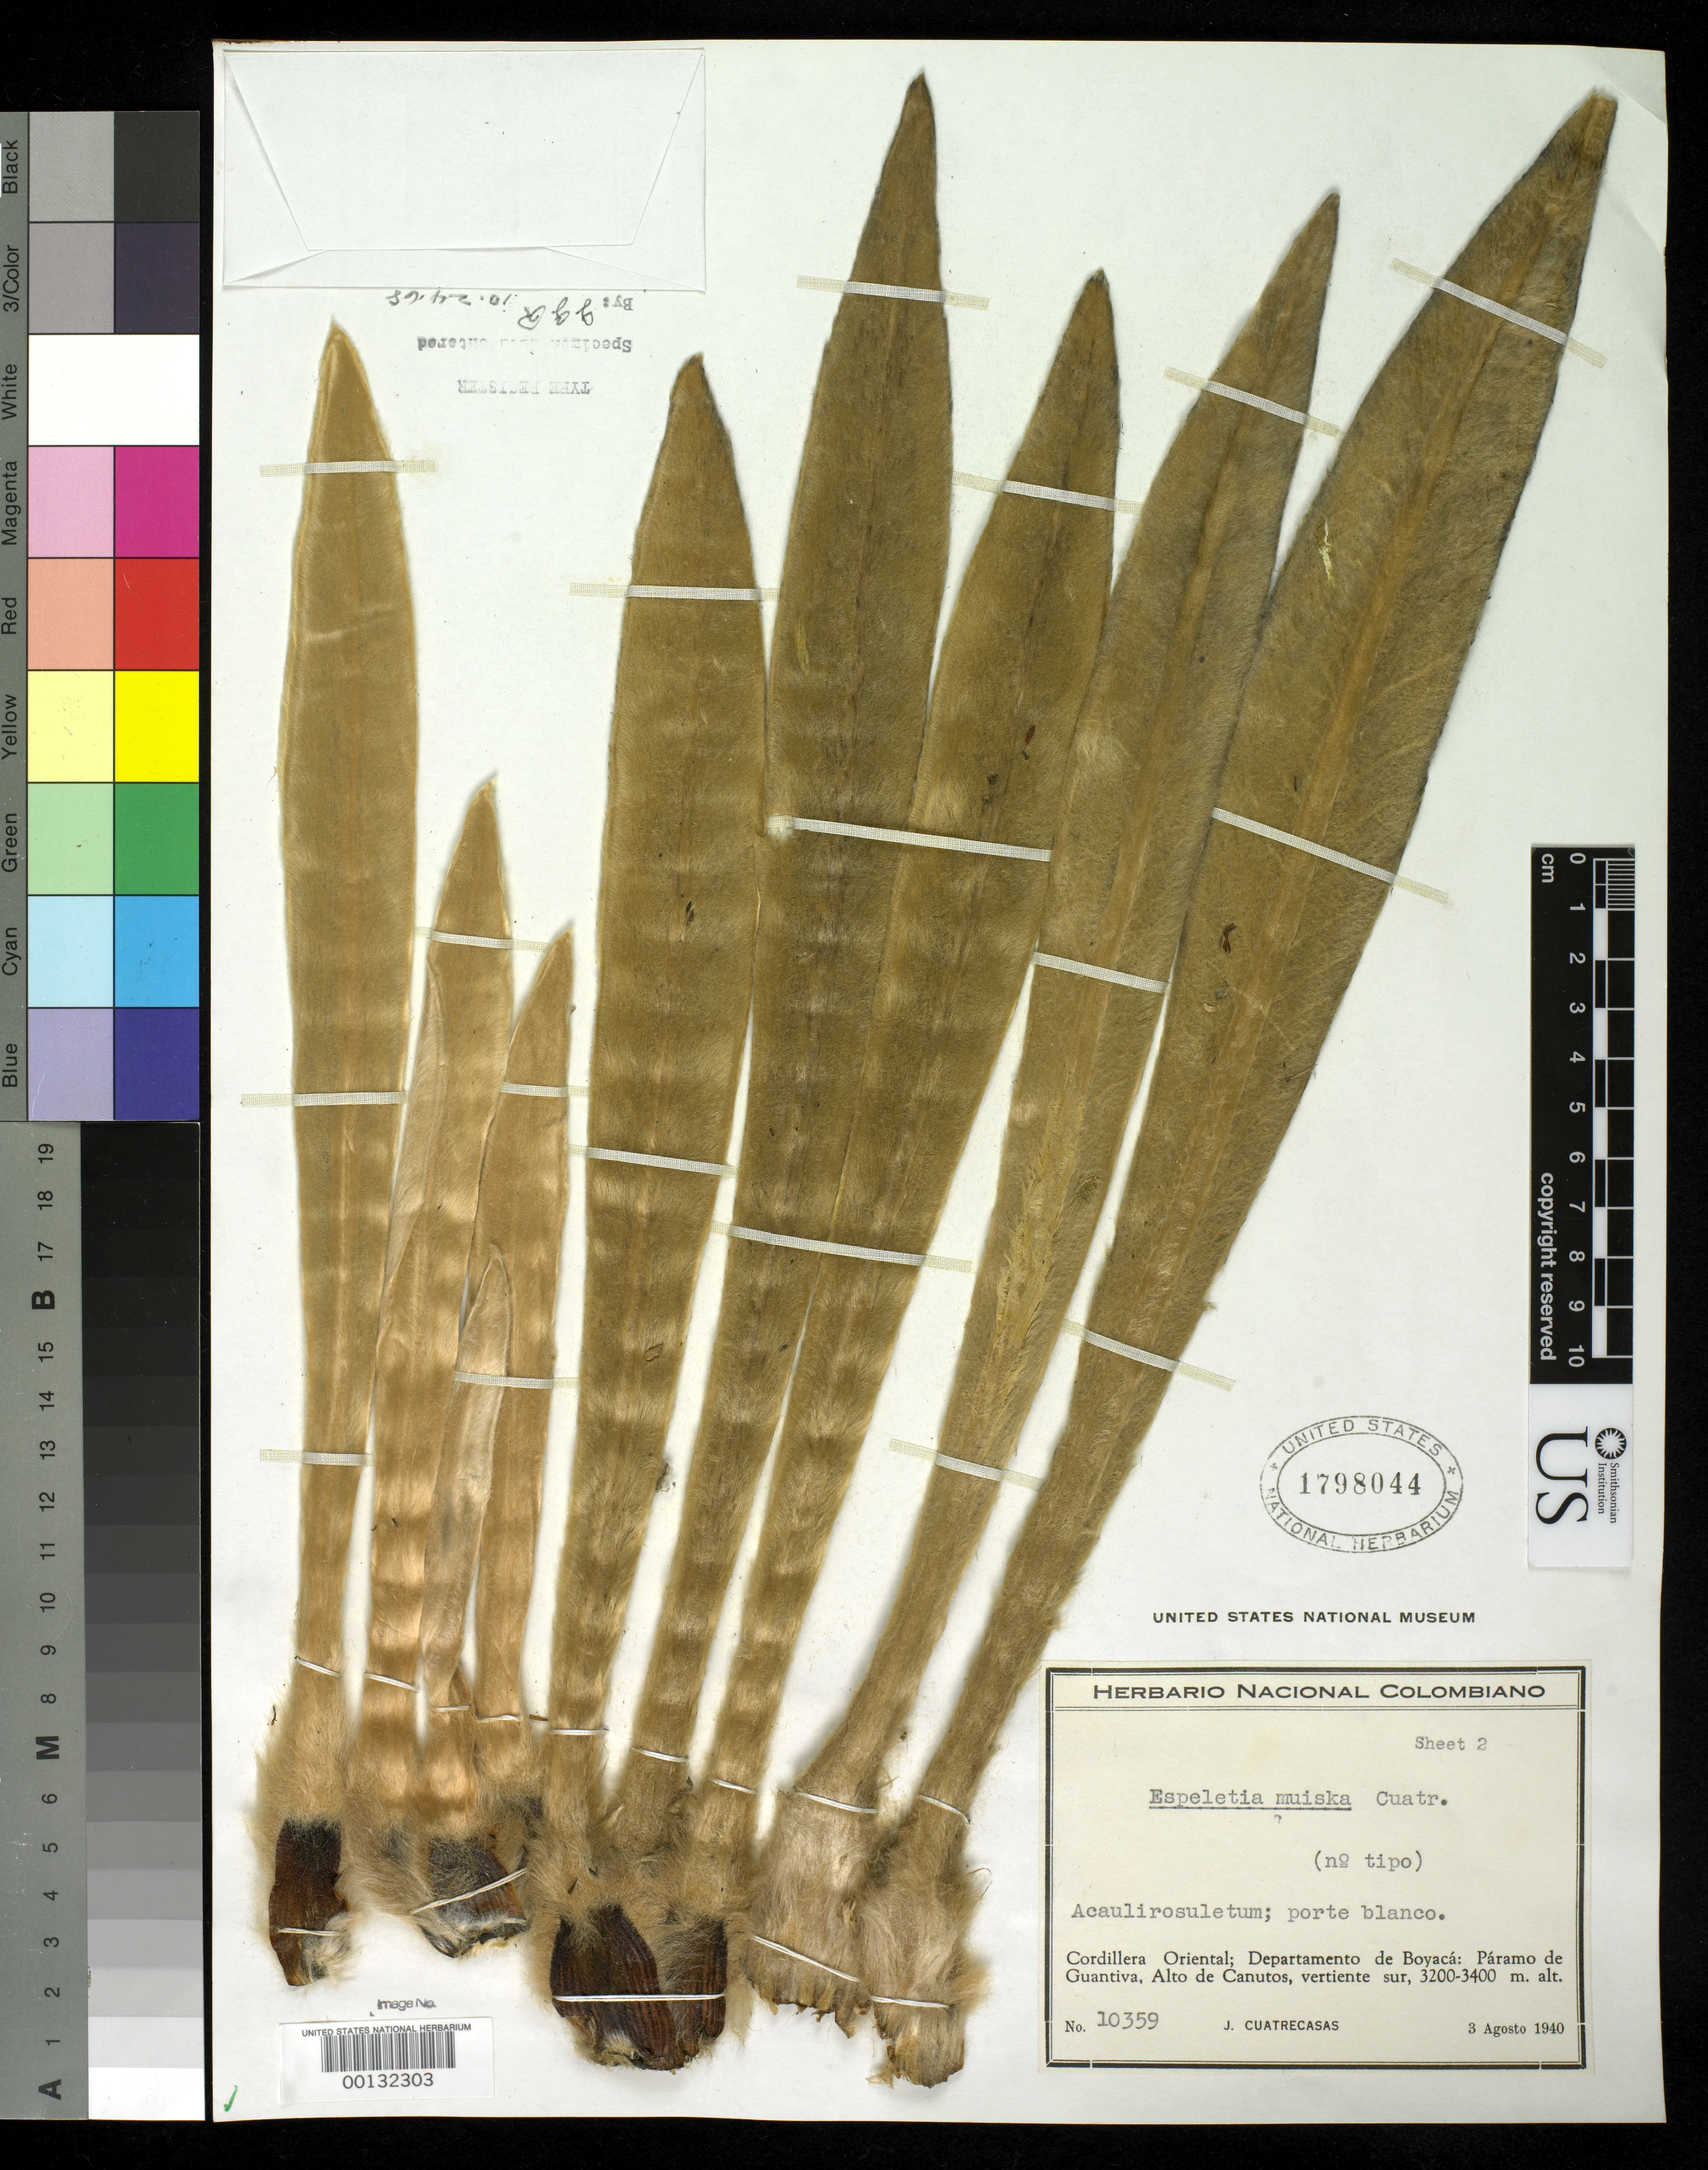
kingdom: Plantae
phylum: Tracheophyta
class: Magnoliopsida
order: Asterales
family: Asteraceae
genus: Espeletia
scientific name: Espeletia muiska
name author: Cuatrec.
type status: Isotype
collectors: J. Cuatrecasas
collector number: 10359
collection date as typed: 03 Aug 1940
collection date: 1940-08-03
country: Colombia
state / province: Boyacá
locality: Alto de Canutos.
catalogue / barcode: US 1798044